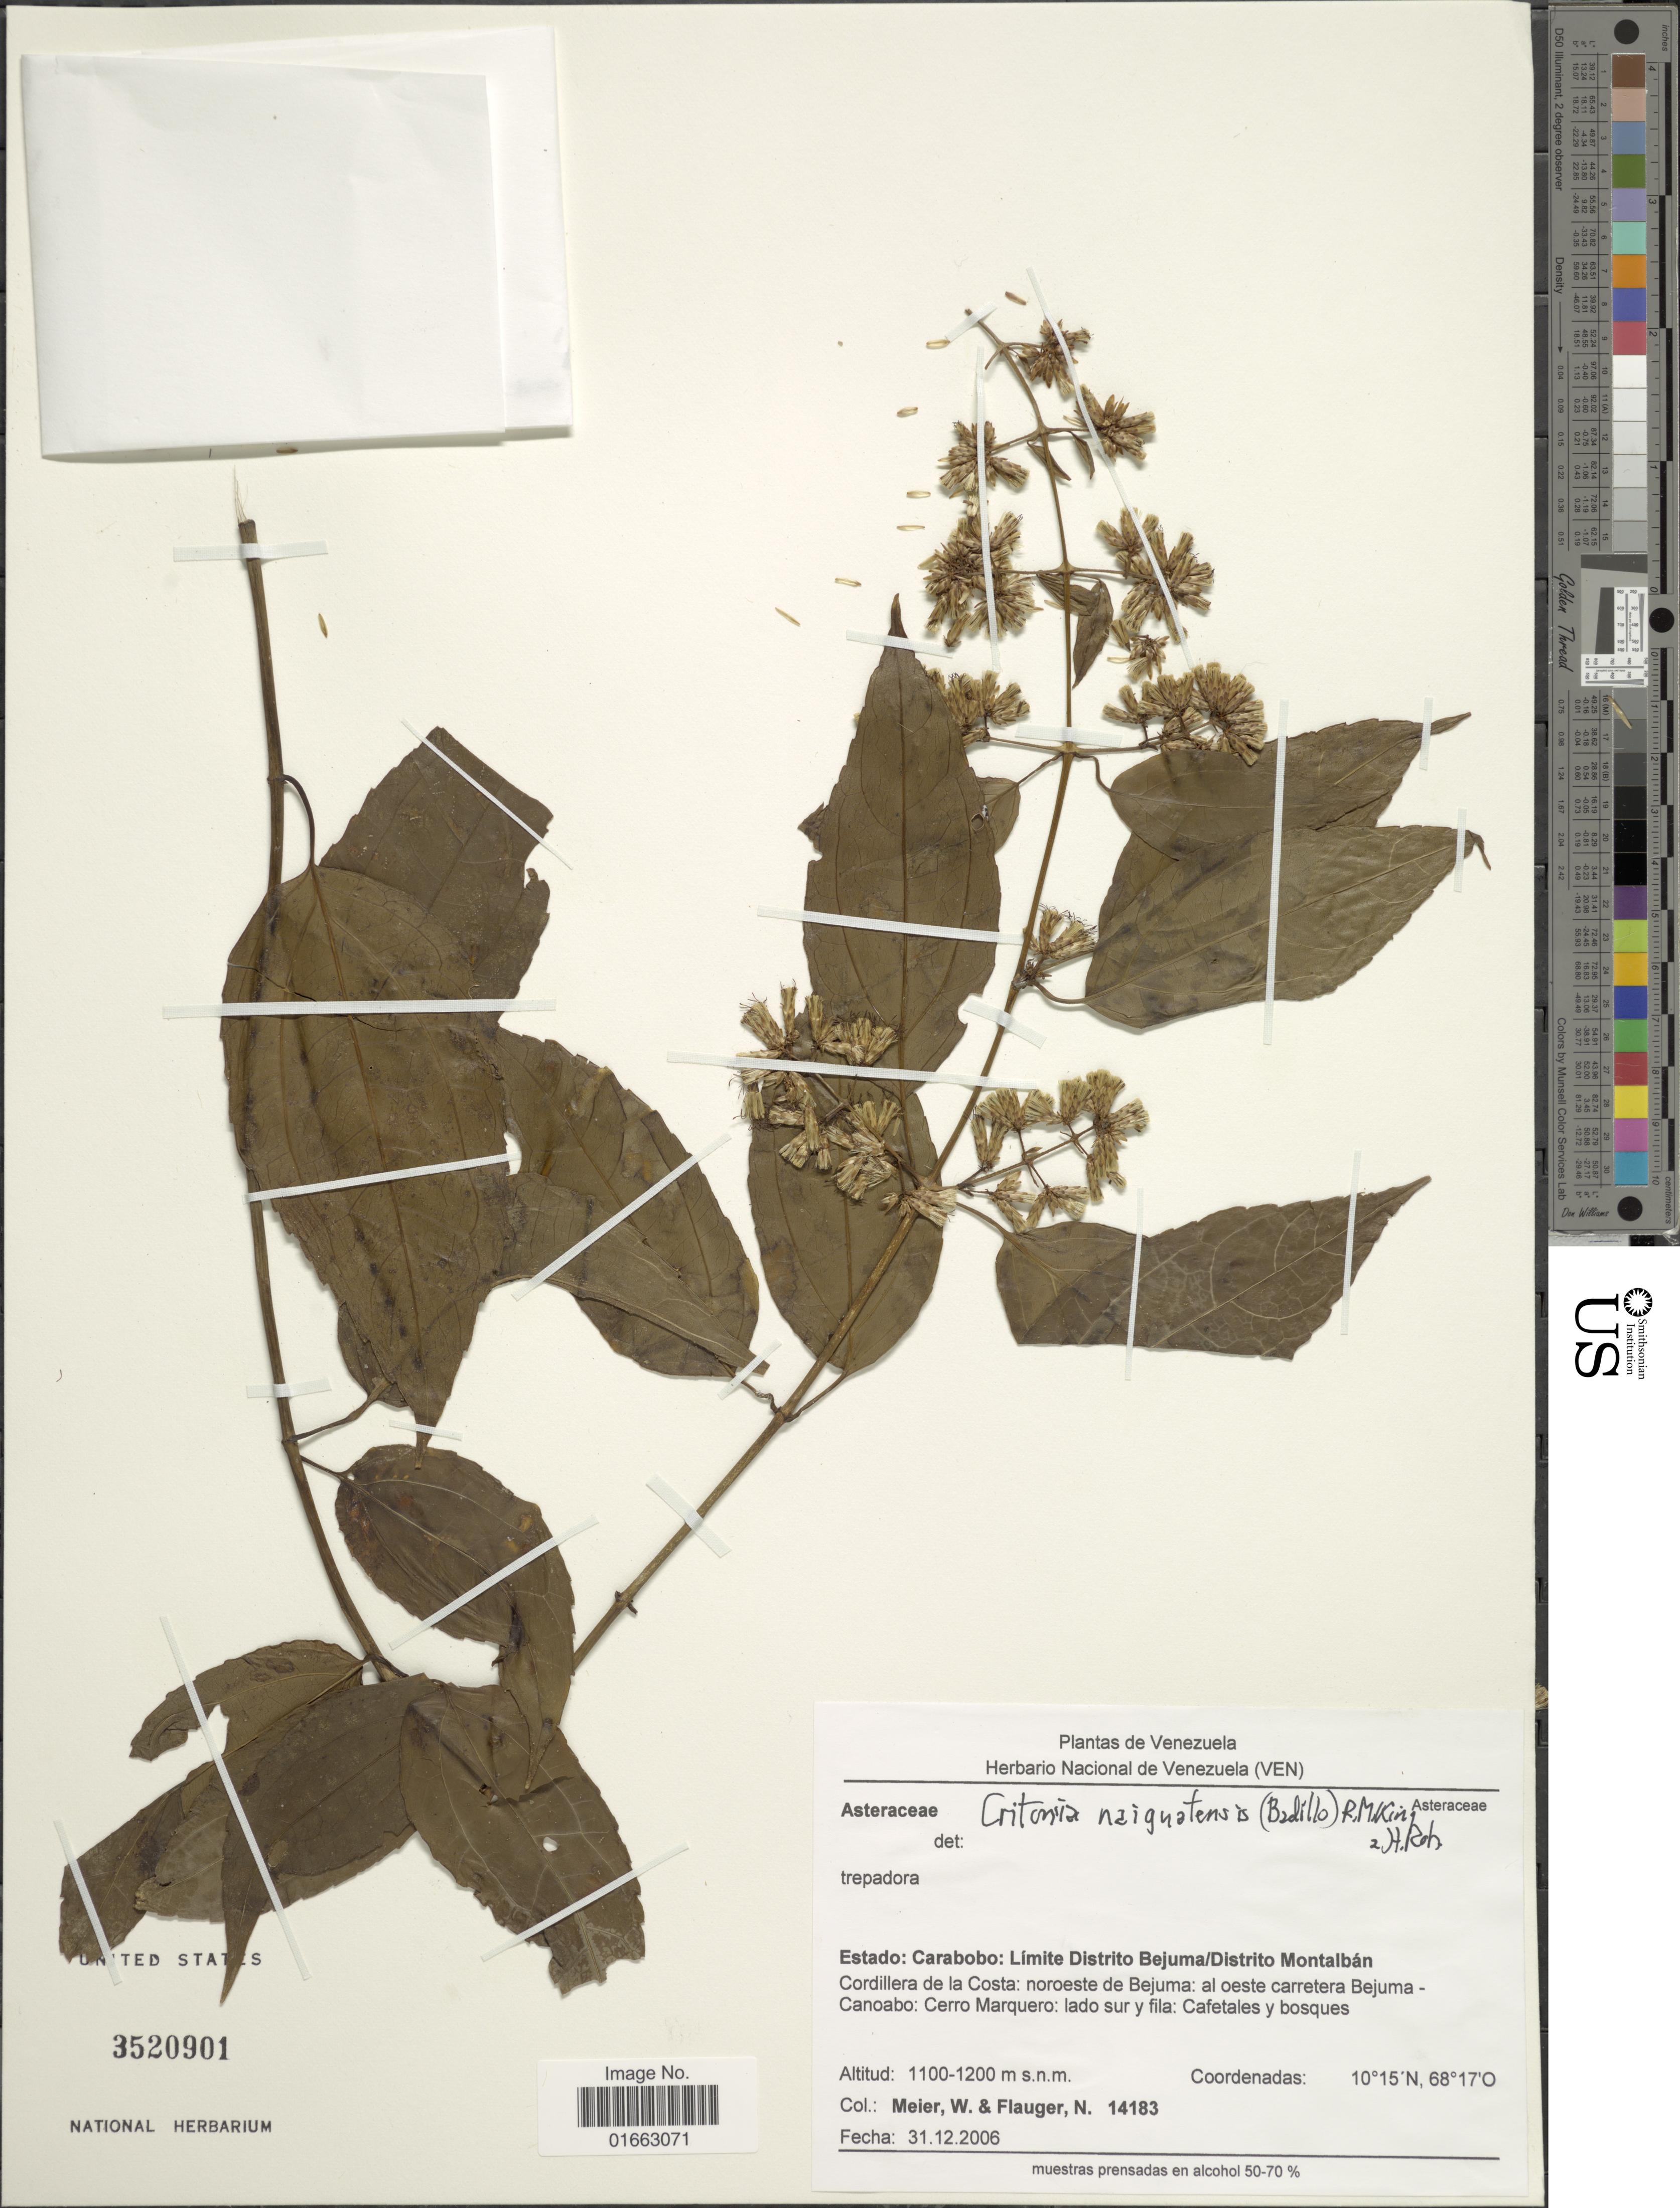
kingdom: Plantae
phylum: Tracheophyta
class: Magnoliopsida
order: Asterales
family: Asteraceae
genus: Critonia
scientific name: Critonia naiguatensis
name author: (V.M. Badillo) R.M. King & H. Rob.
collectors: W. Meier & N. Flauger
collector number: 14183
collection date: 2006-12-31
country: Venezuela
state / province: Carabobo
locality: Límite Distrito Bejuma/ Distrito Montabán, Cordillera de la Costa: noroeste de Bejuma: al oeste carretera Bejuma-Canoabo: Cerro Marquero: lado sur y fila: Cafetales y bosques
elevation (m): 1100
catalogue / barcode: US 3520901